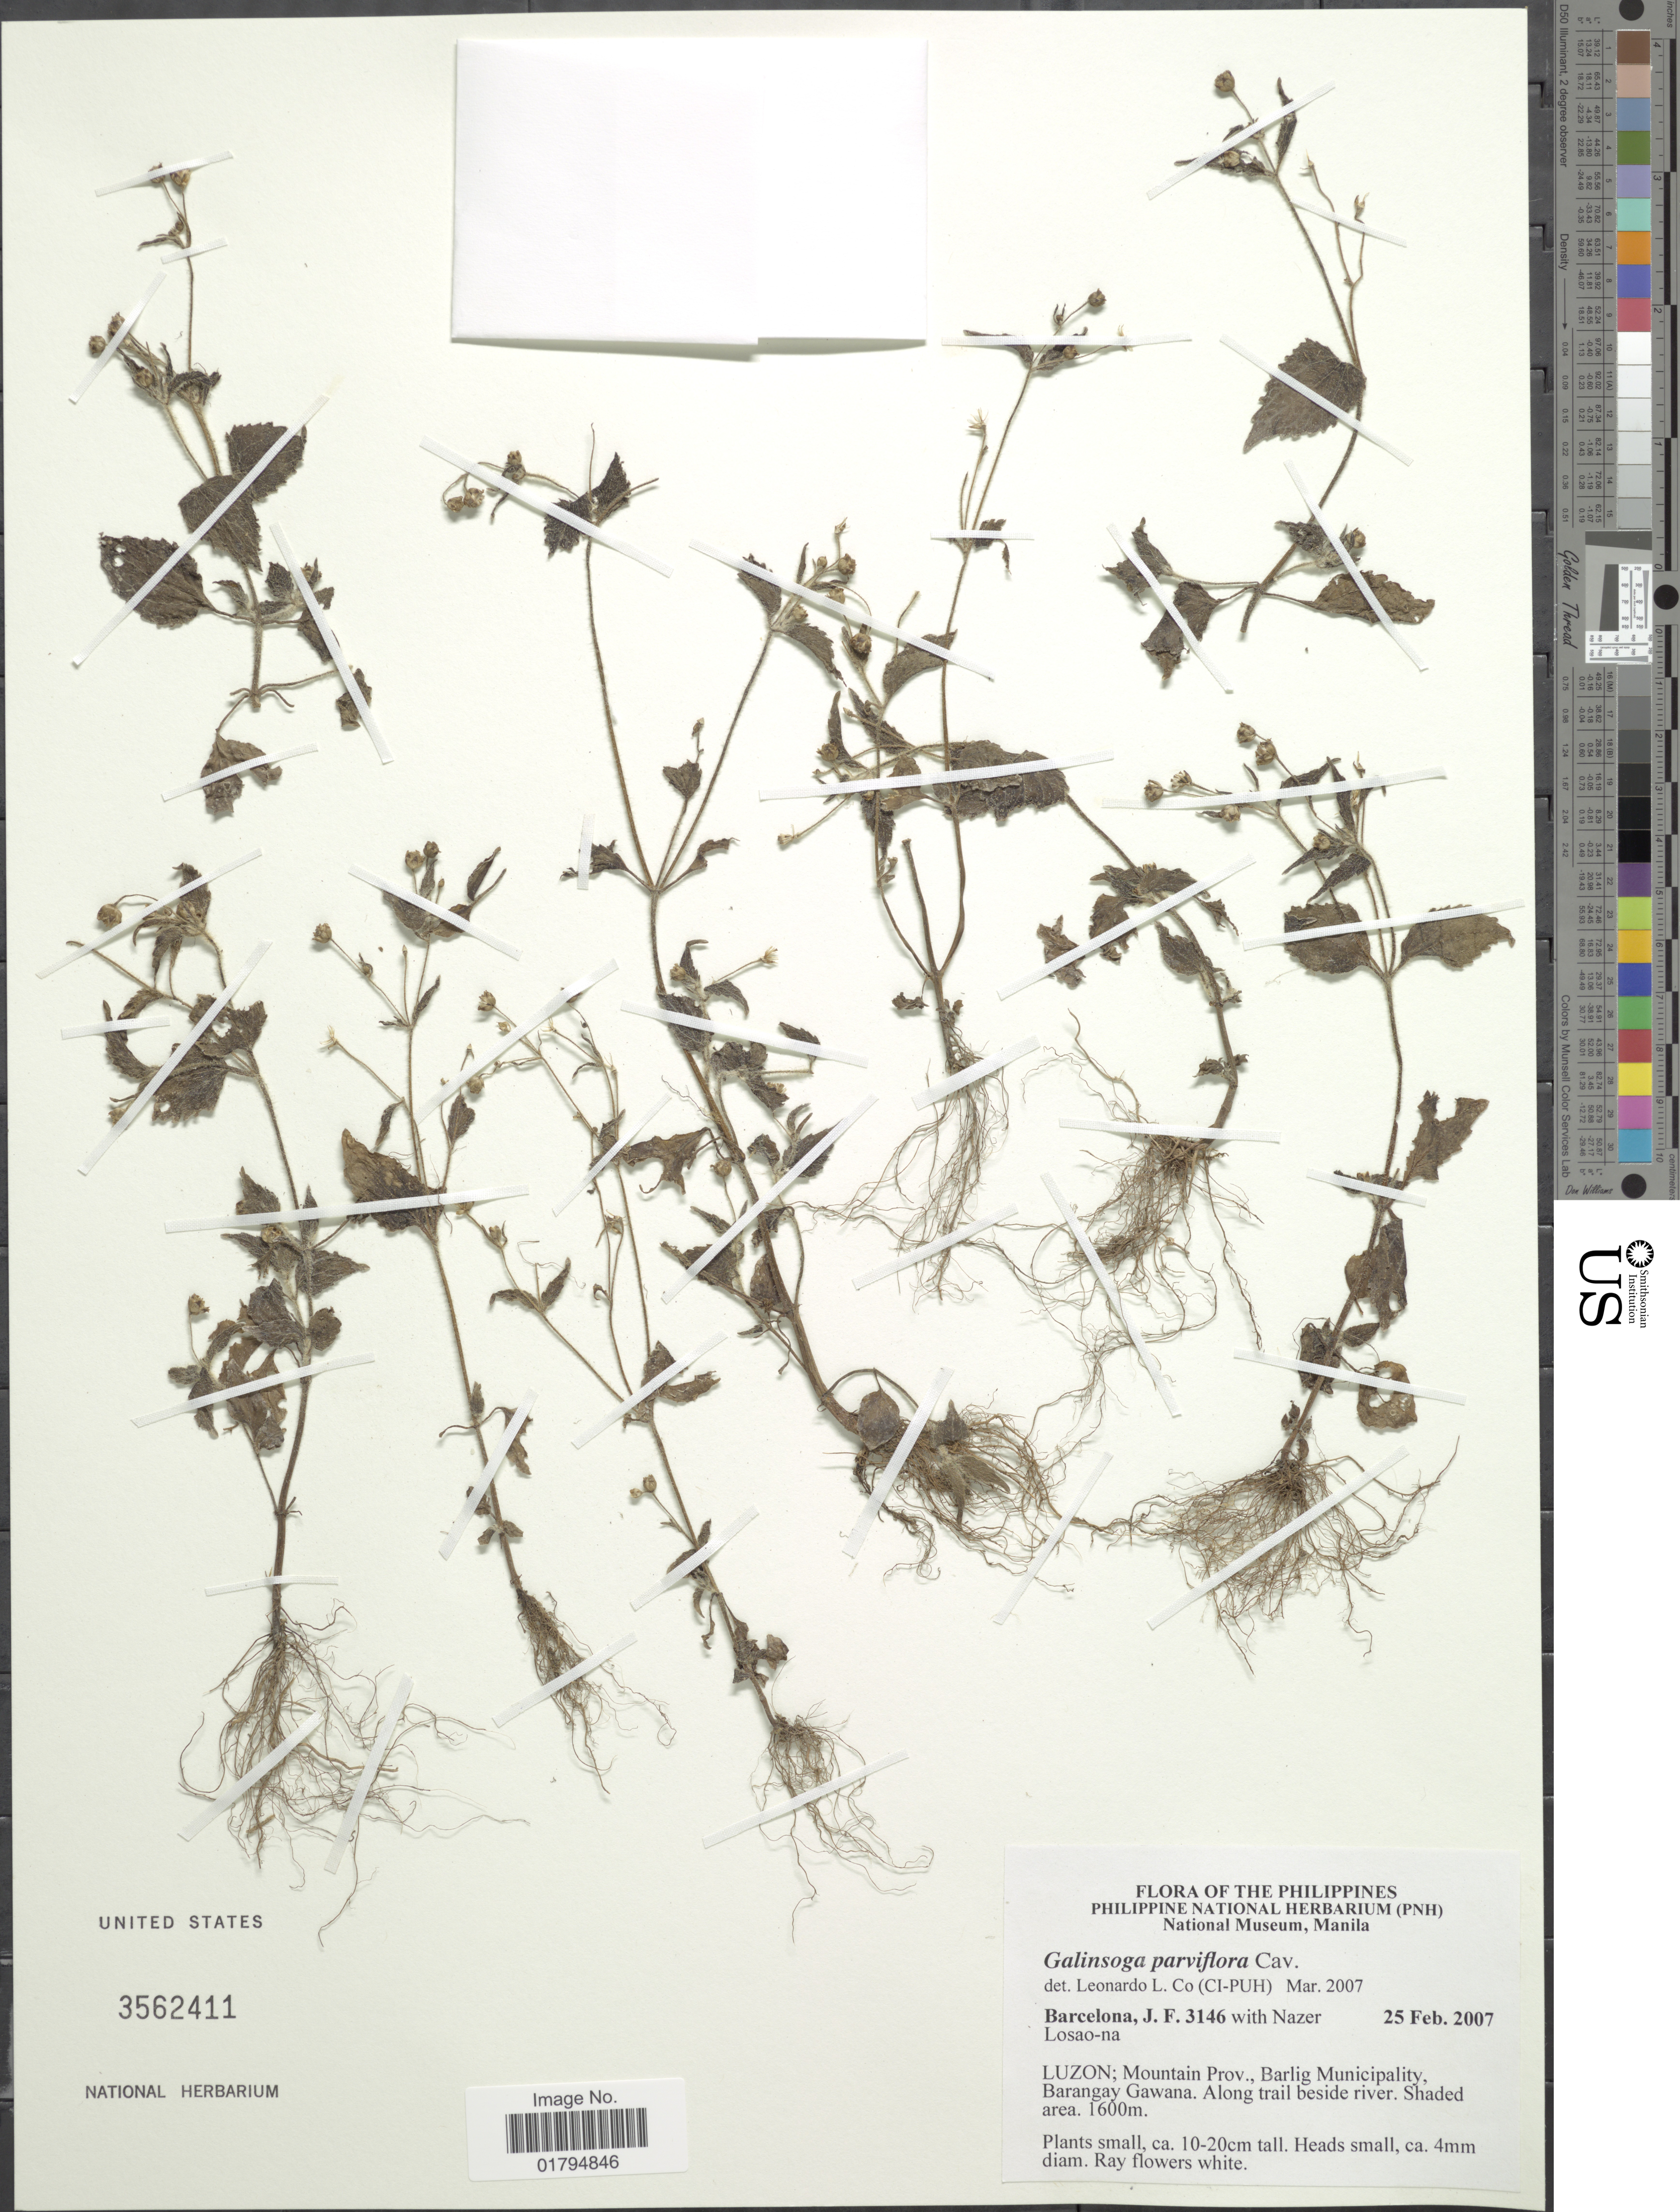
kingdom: Plantae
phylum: Tracheophyta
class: Magnoliopsida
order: Asterales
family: Asteraceae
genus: Galinsoga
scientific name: Galinsoga parviflora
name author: Cav.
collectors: J. F. Barcelona & N. Losao-na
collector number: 3146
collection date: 2007-02-25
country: Philippines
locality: Luzon. Mountain Prov., Barlig Municipality Barangay Gawana, Along trail beside river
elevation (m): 1600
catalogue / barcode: US 3562411